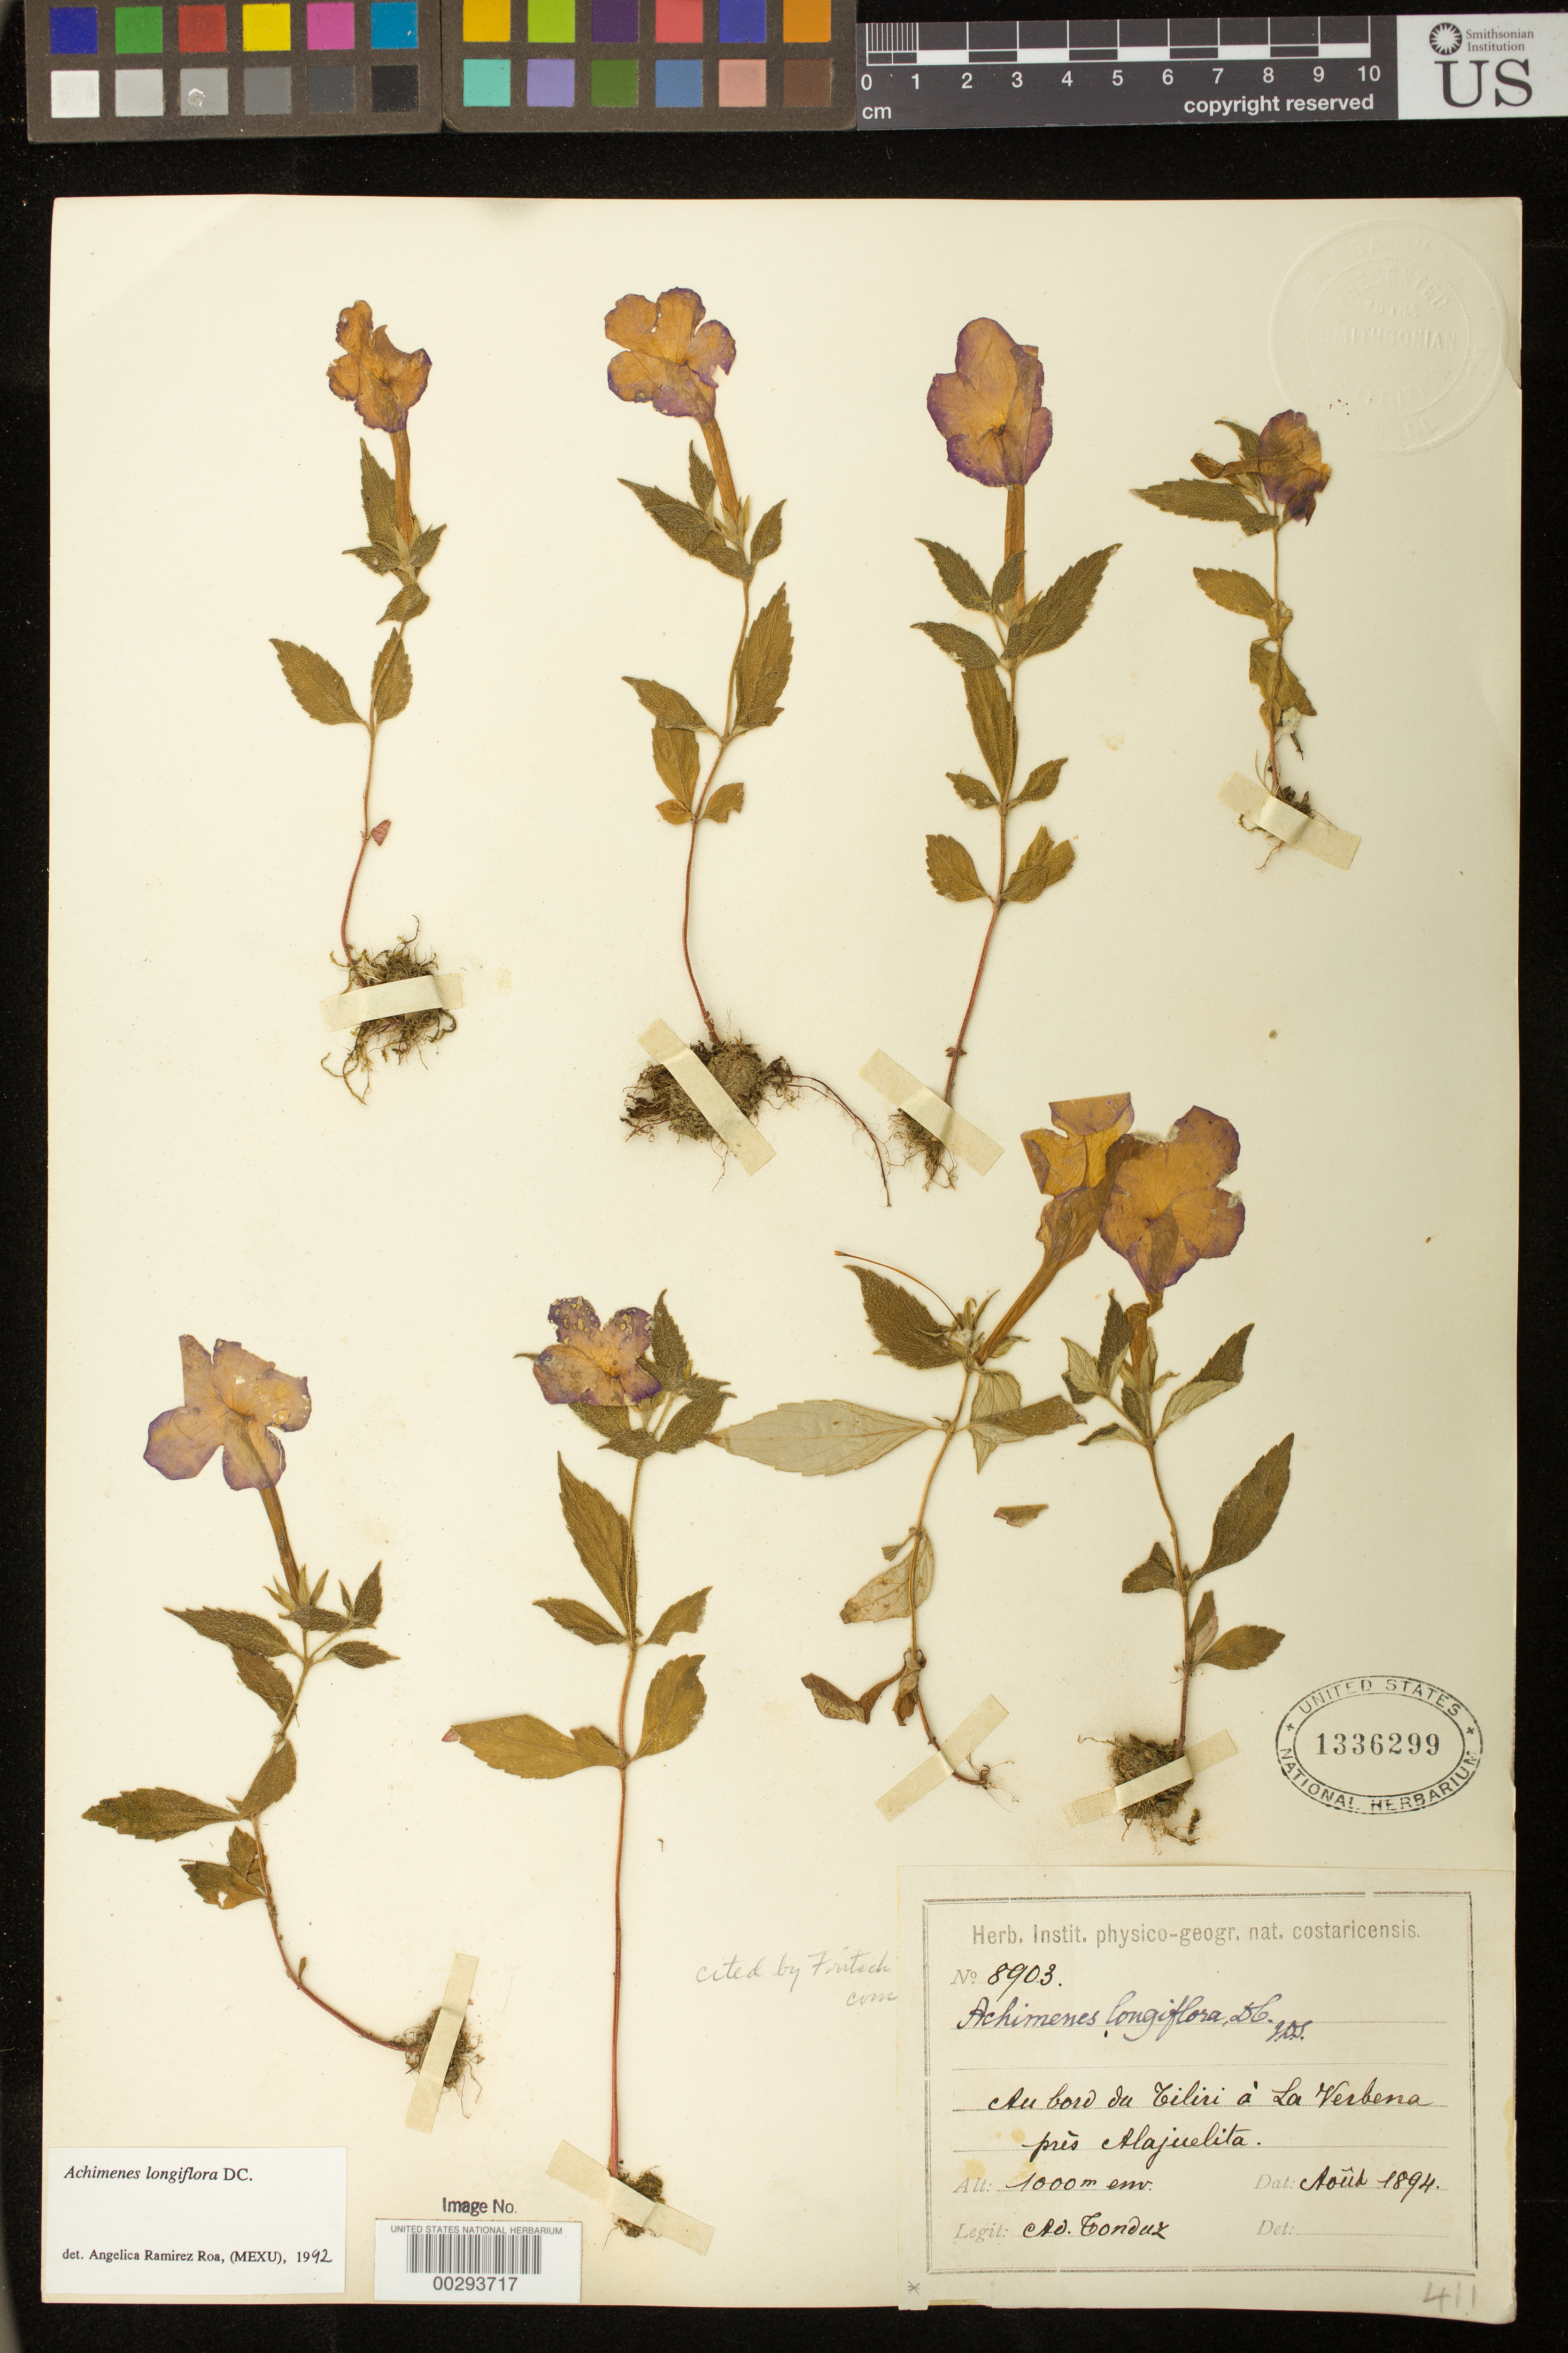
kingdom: Plantae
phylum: Tracheophyta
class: Magnoliopsida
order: Lamiales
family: Gesneriaceae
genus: Achimenes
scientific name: Achimenes longiflora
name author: DC.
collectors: A. Tonduz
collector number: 8903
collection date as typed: Aug 1894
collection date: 1894-08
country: Costa Rica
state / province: San José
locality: Border from Tiliri to La Verbena near Alajuelita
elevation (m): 1000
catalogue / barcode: US 1336299